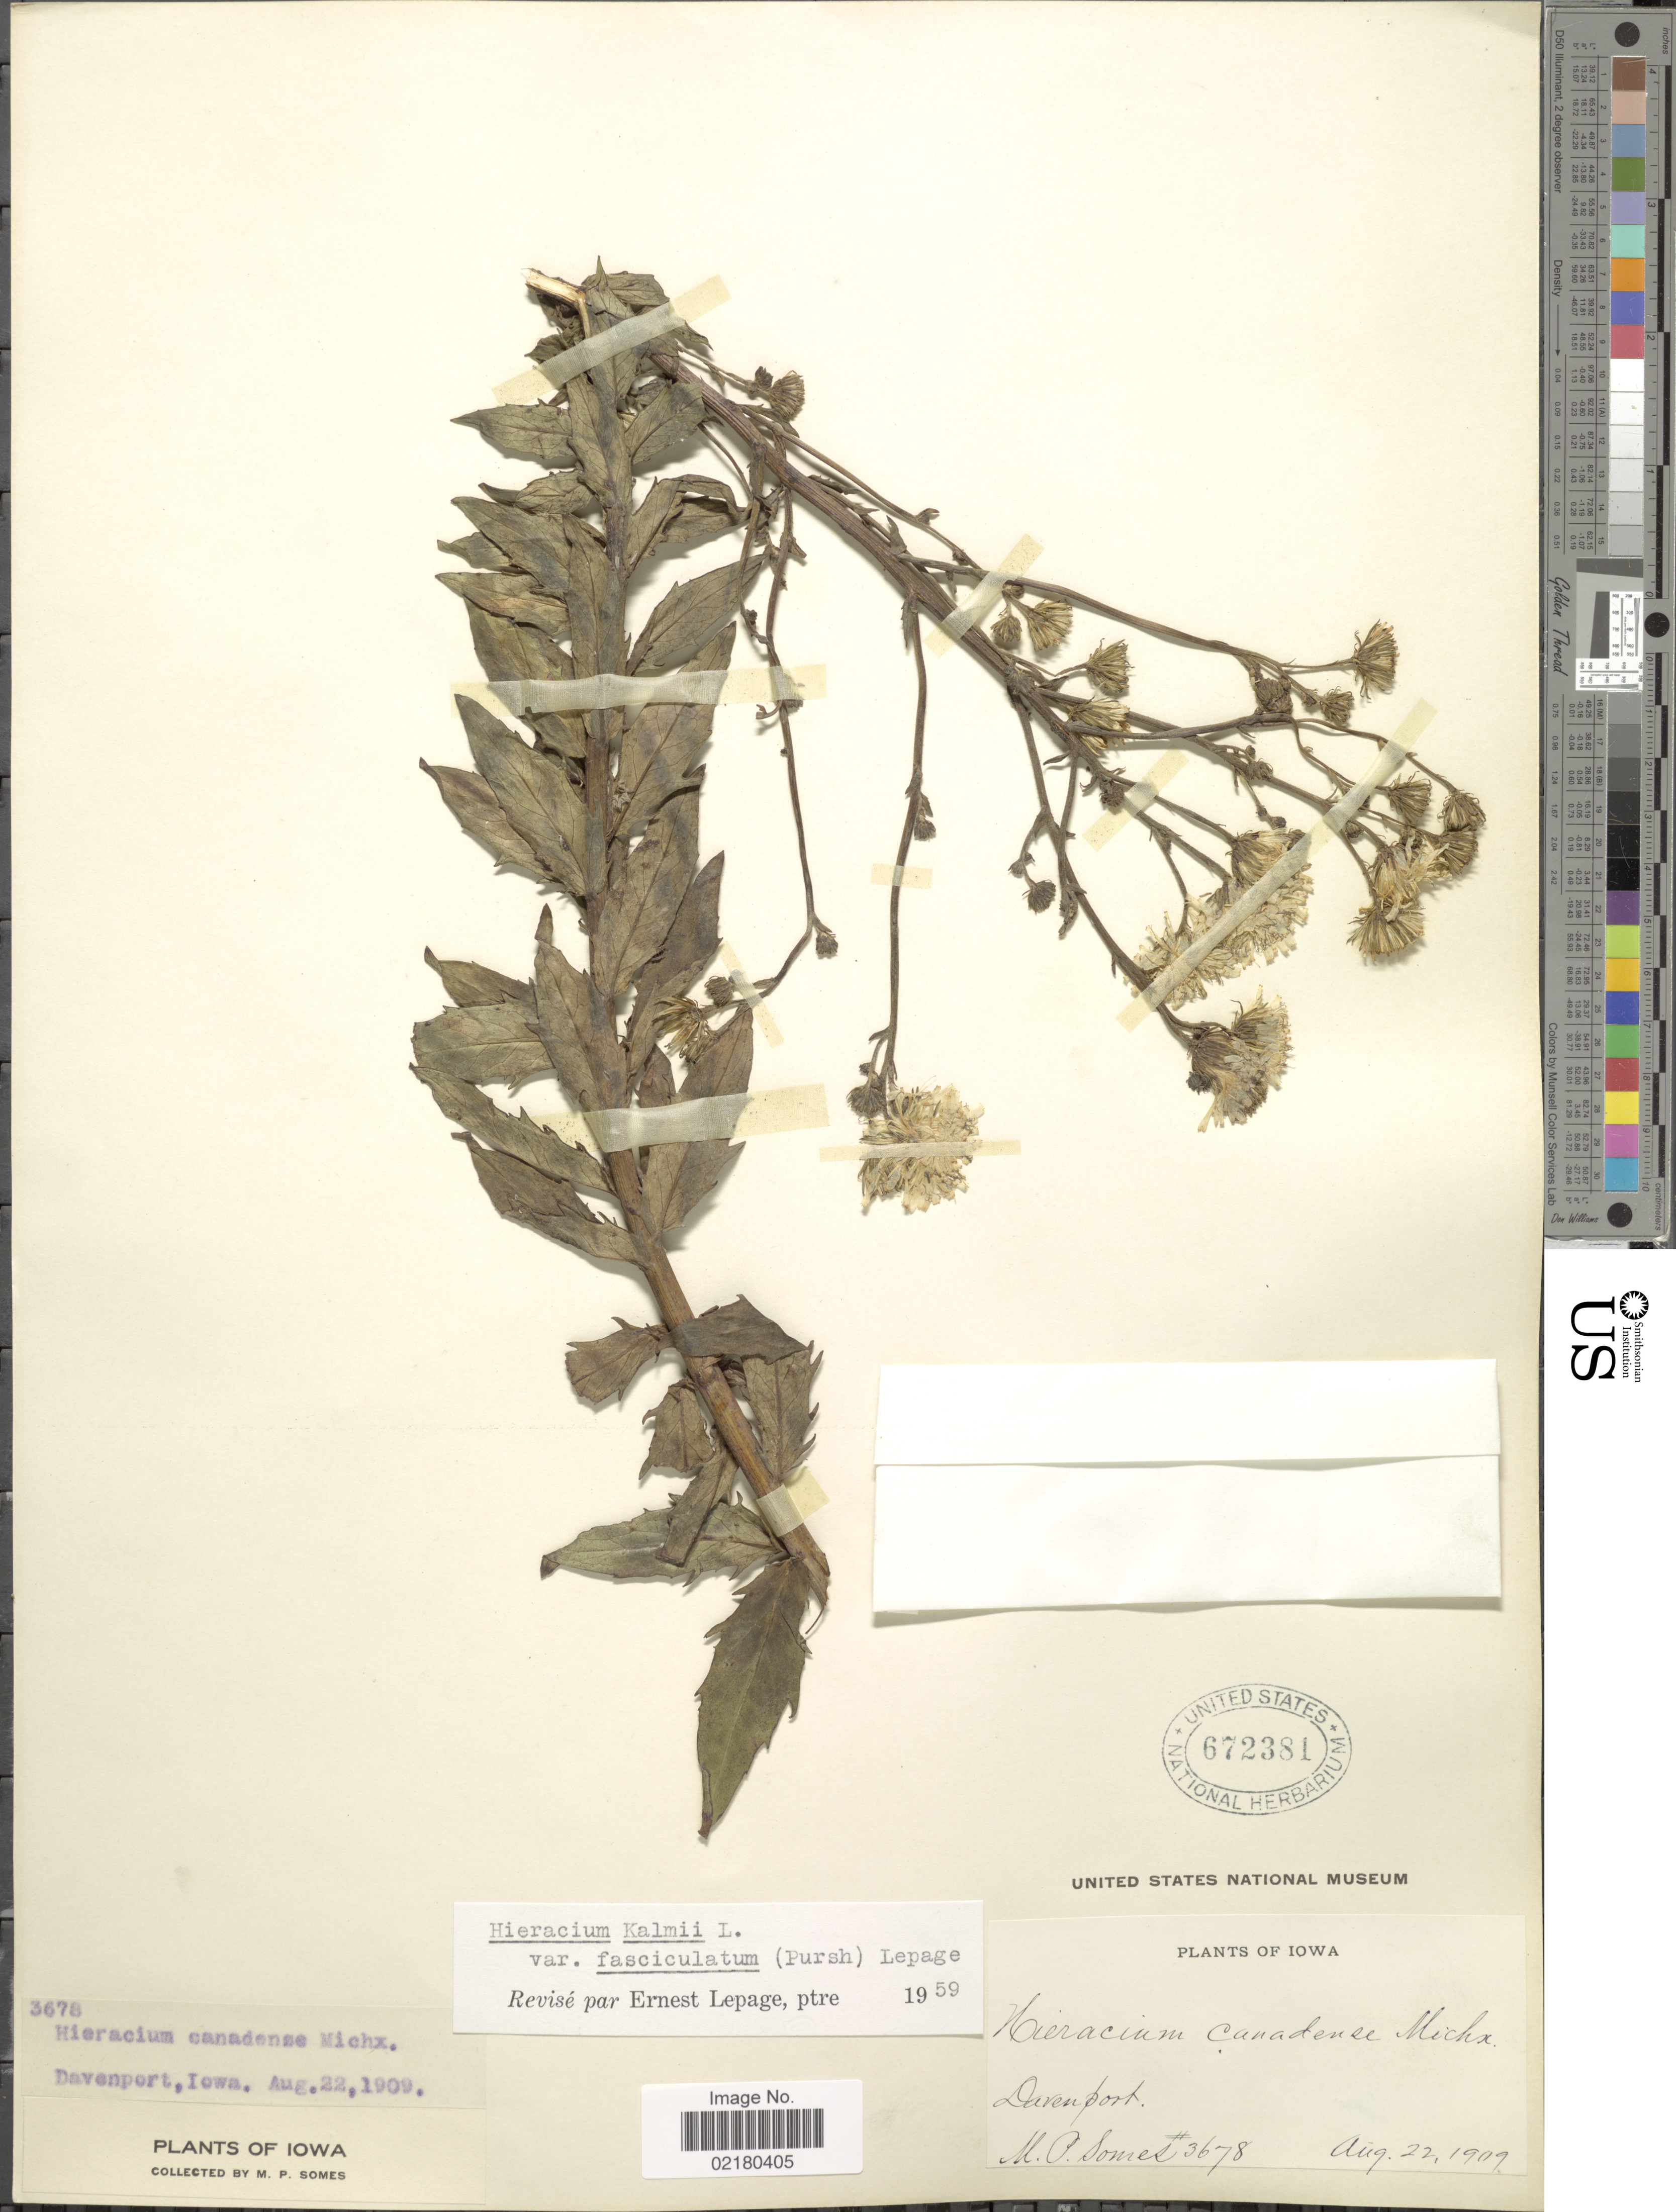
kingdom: Plantae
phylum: Tracheophyta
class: Magnoliopsida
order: Asterales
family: Asteraceae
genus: Hieracium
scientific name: Hieracium umbellatum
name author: L.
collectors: M. Somes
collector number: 3678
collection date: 1909-08-22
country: United States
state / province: Iowa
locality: Davenport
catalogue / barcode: US 672381